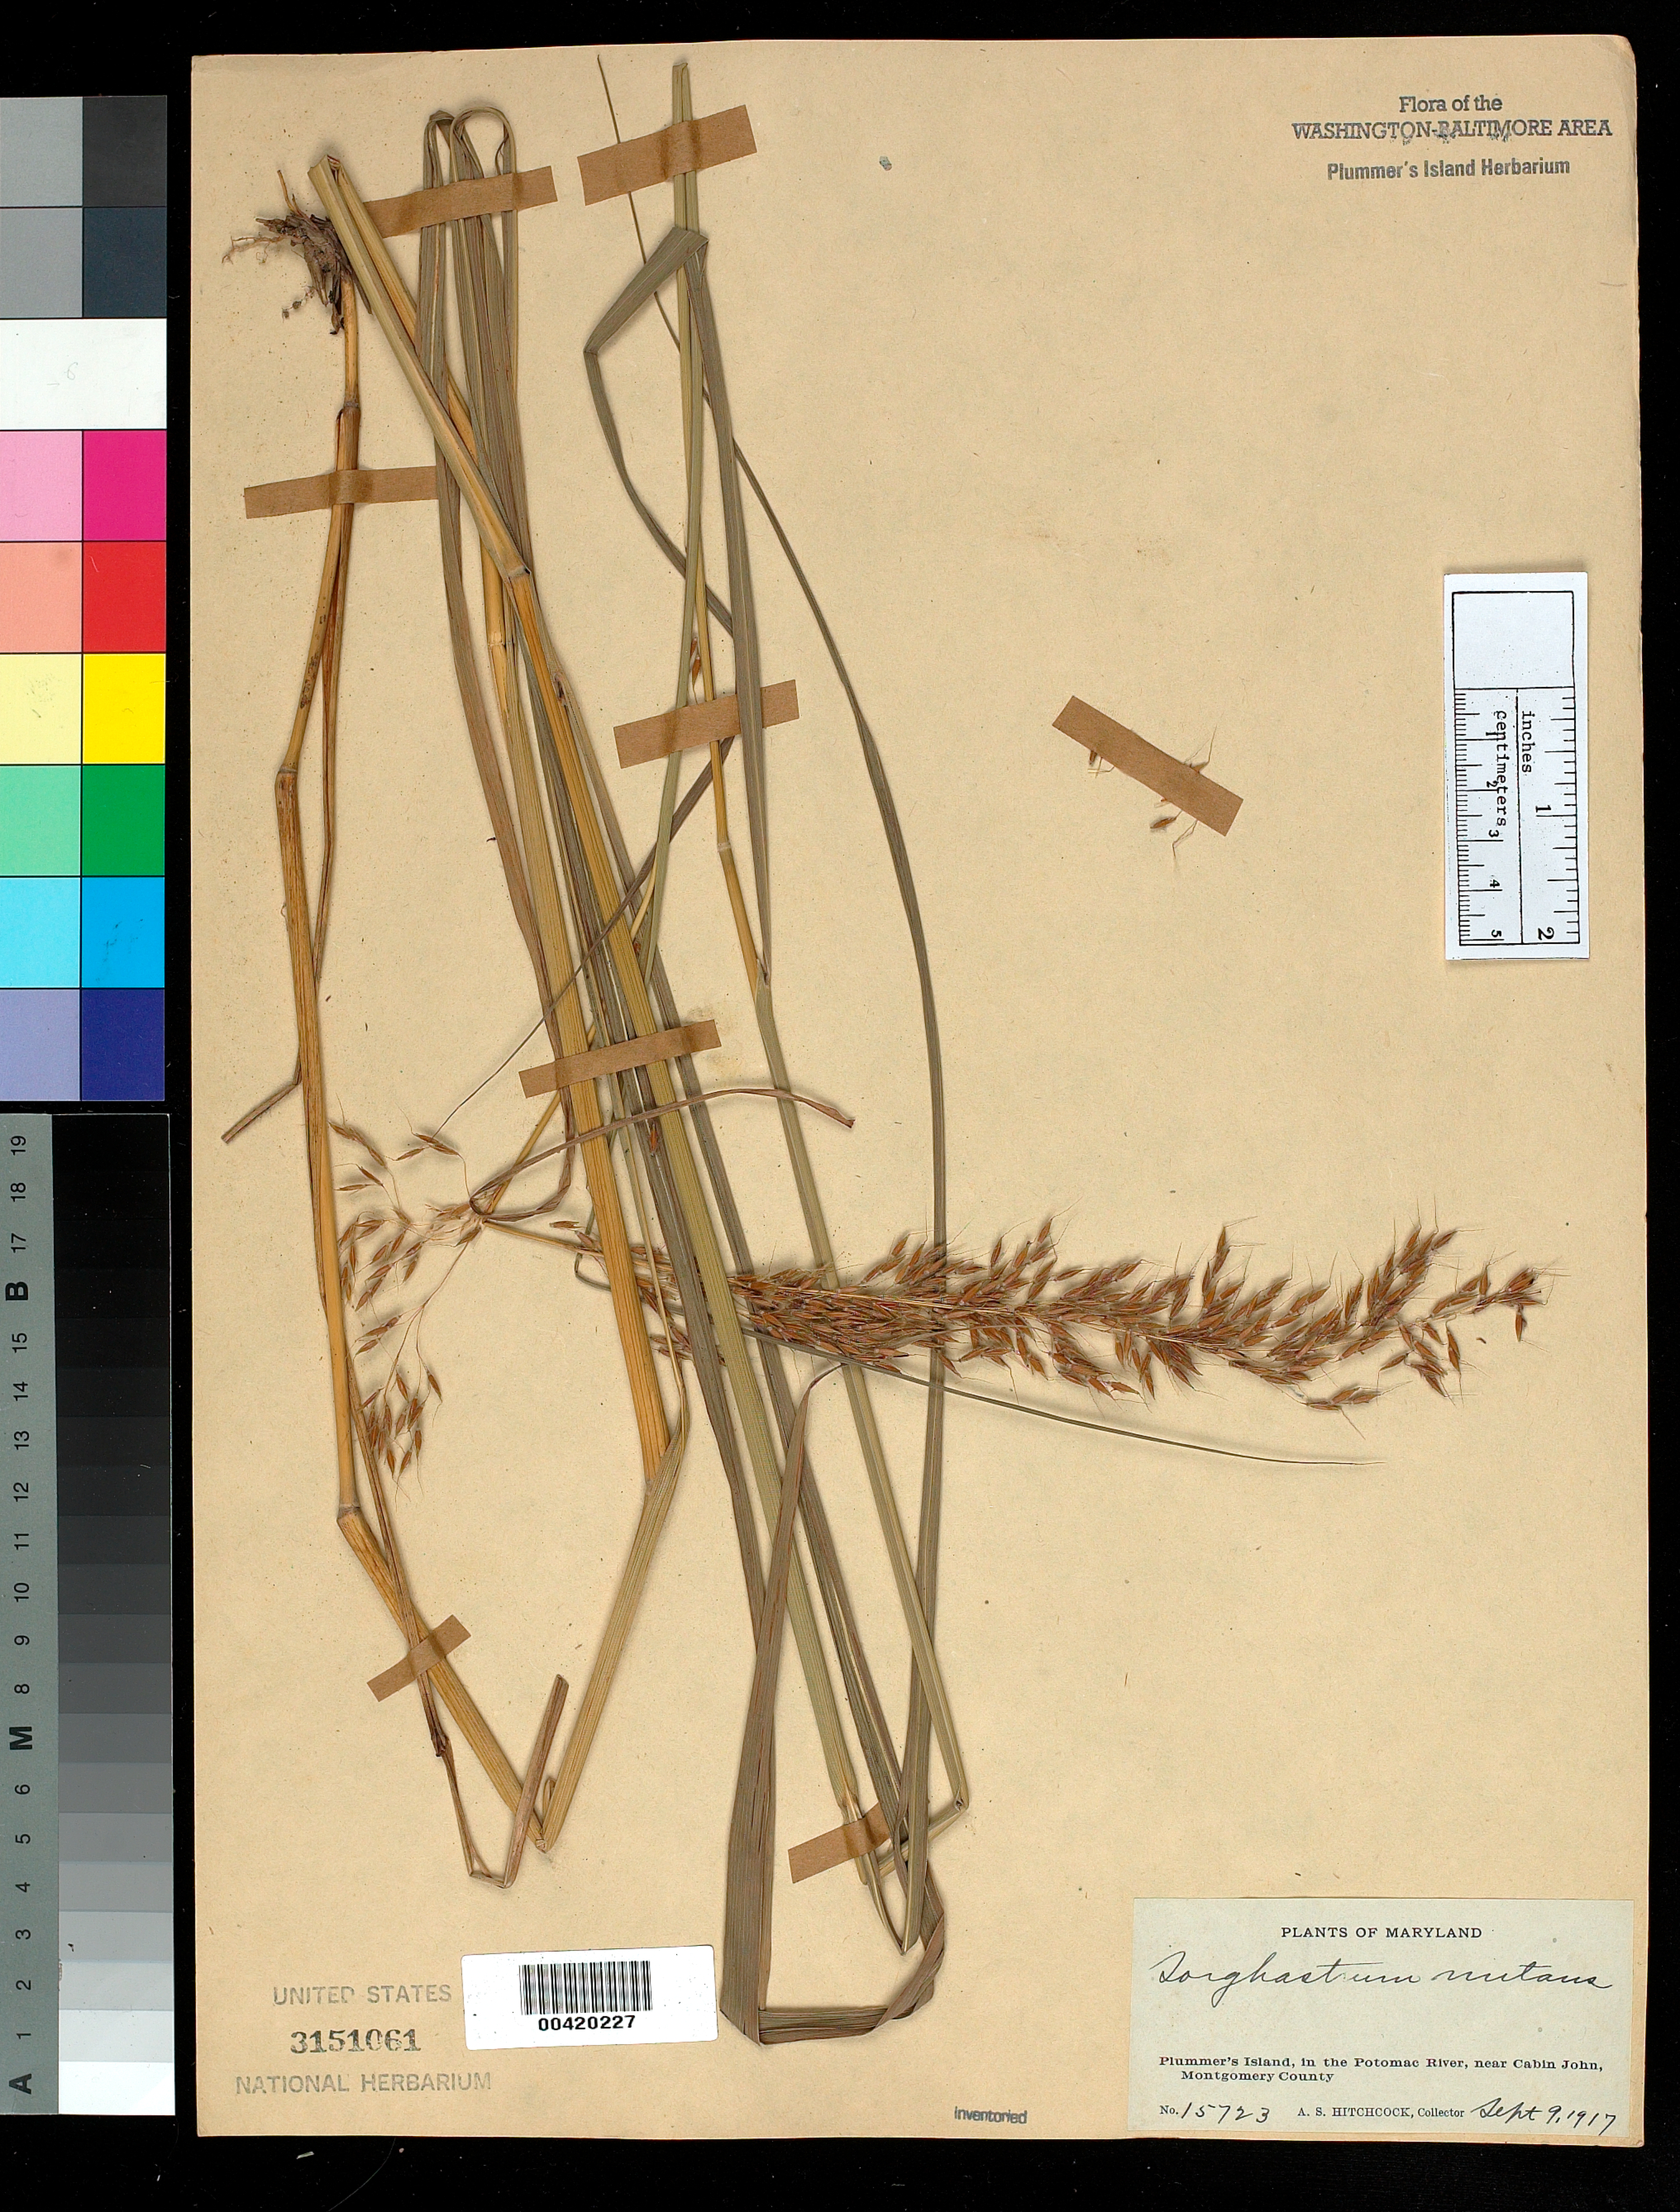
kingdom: Plantae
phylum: Tracheophyta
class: Liliopsida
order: Poales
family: Poaceae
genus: Sorghastrum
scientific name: Sorghastrum nutans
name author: (L.) Nash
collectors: A. S. Hitchcock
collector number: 15723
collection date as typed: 09 Sep 1917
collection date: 1917-09-09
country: United States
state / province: Maryland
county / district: Montgomery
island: Plummers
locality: Plummer's Island C. & O. Canal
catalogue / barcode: US 3151061